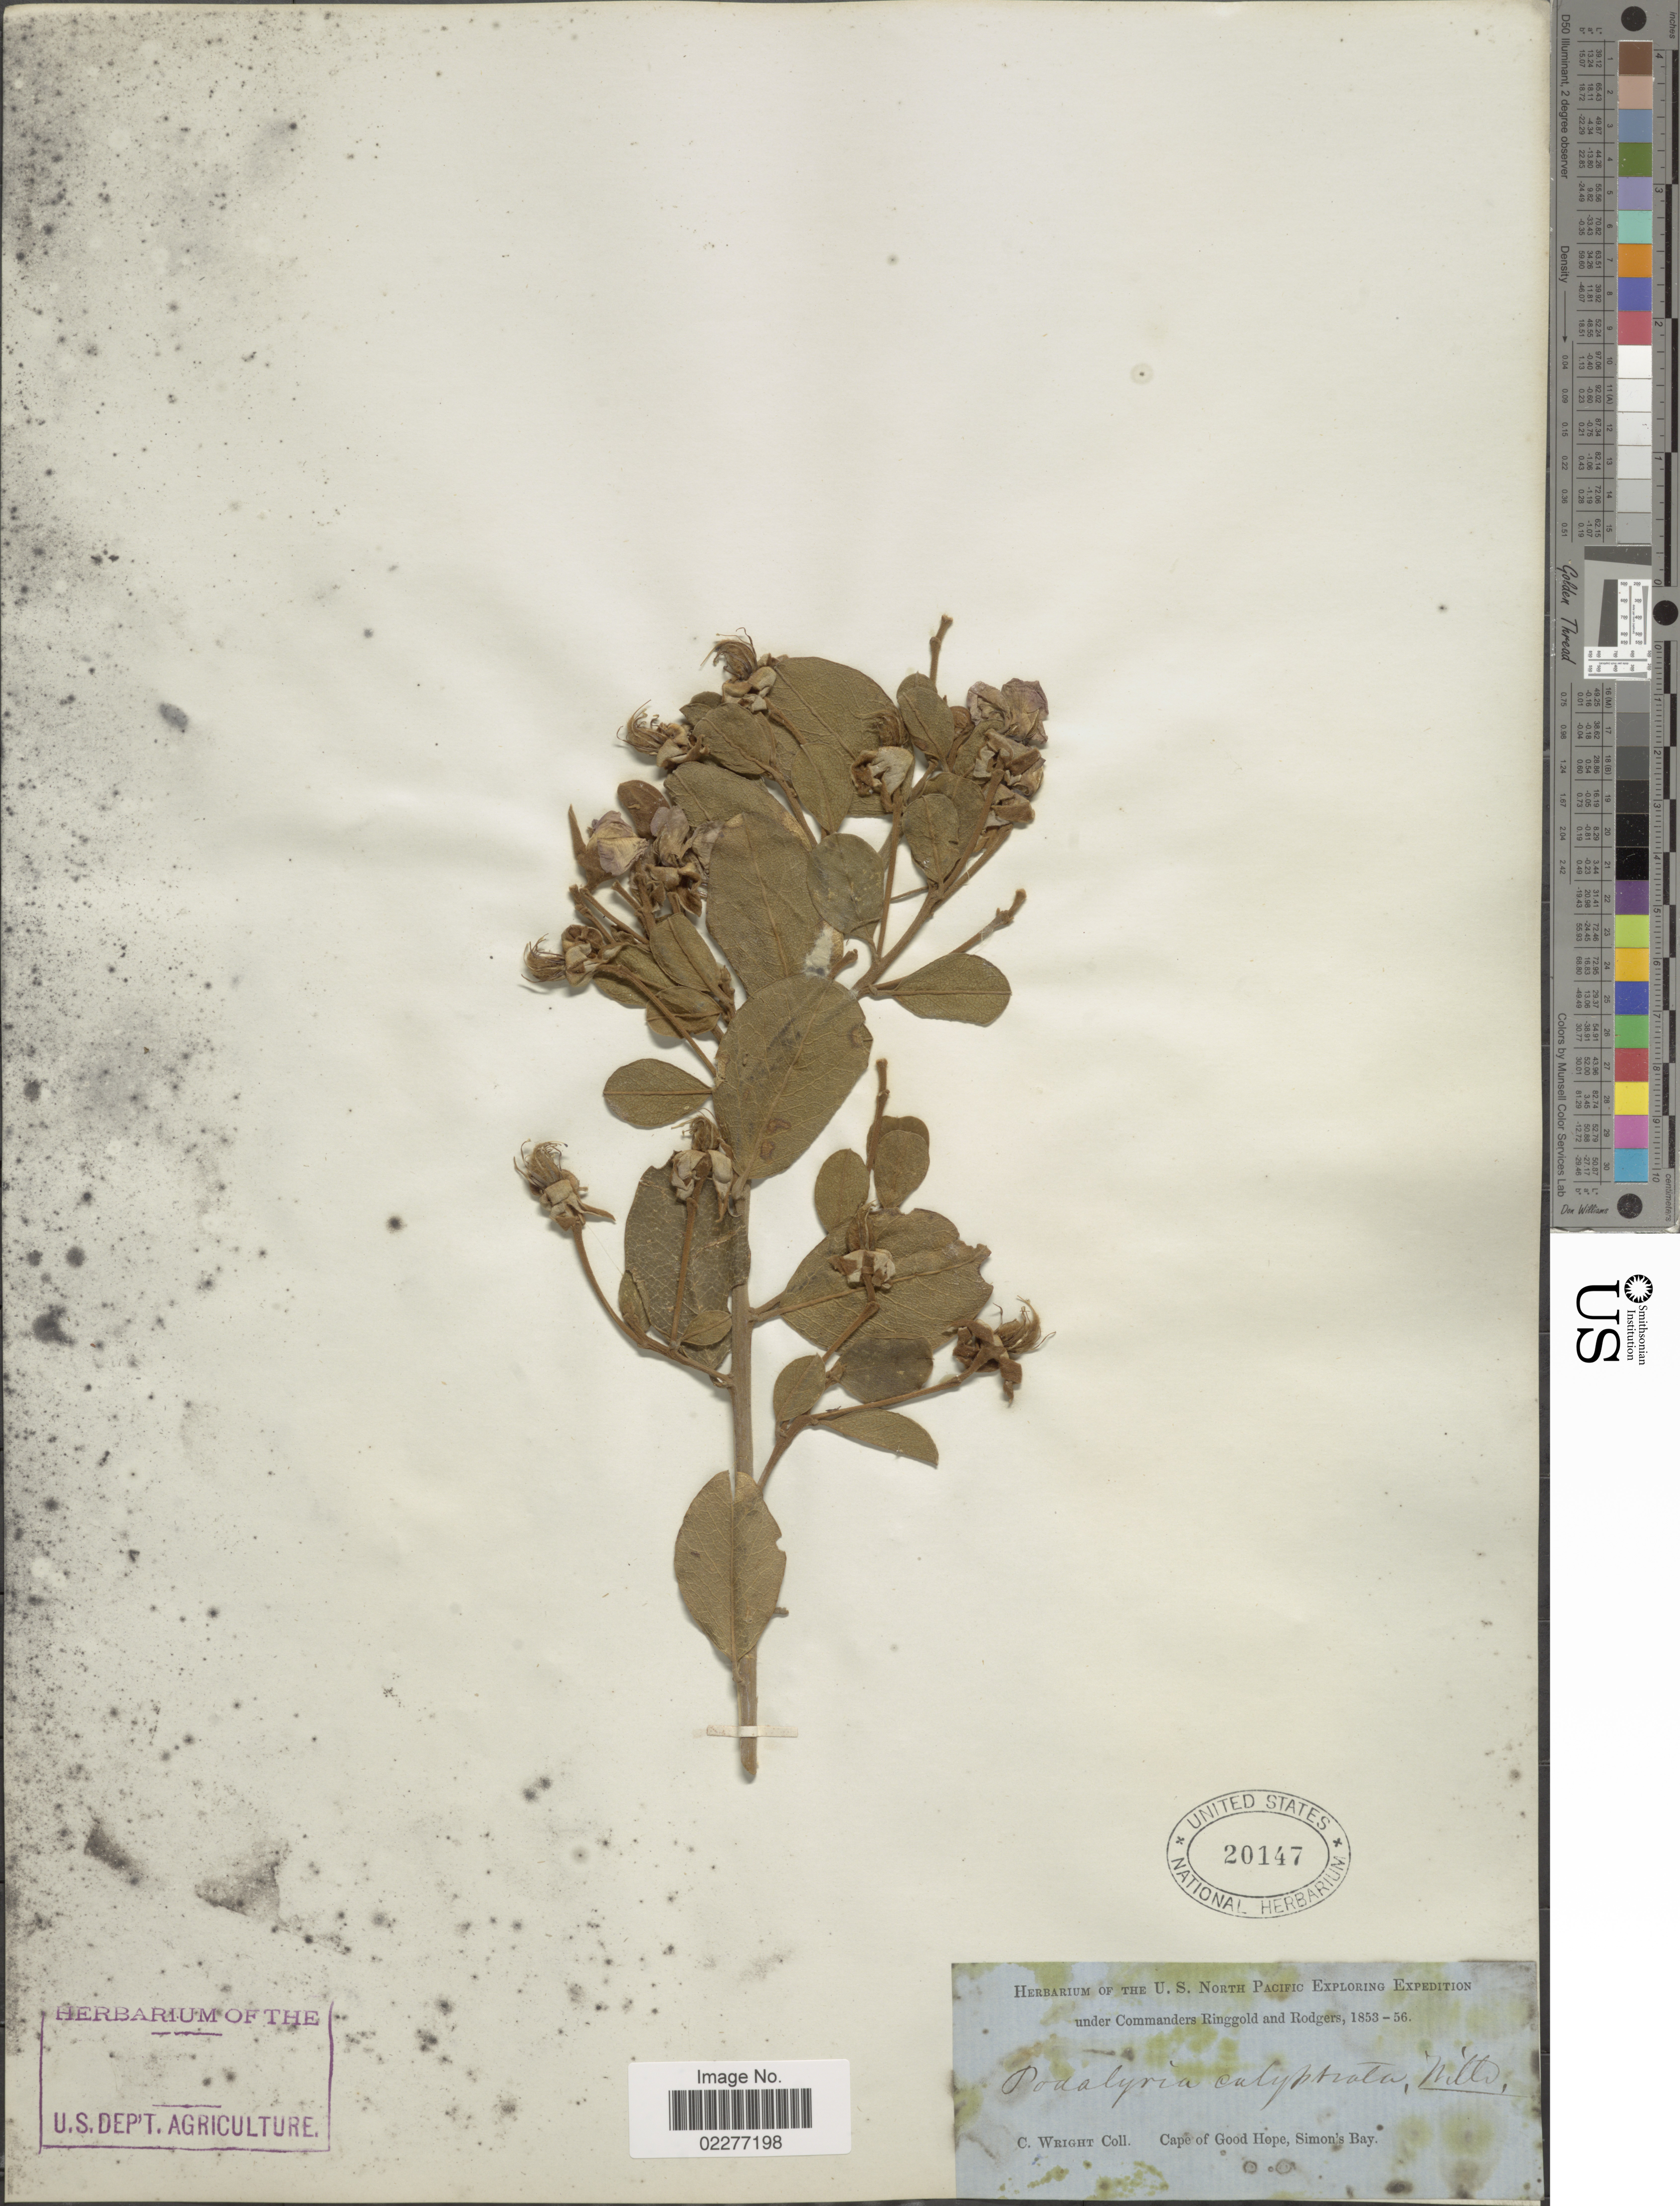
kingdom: Plantae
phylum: Tracheophyta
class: Magnoliopsida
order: Fabales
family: Fabaceae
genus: Podalyria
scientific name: Podalyria calyptrata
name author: (Retz.) Willd.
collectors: C. Wright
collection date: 1853/1856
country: South Africa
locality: Cape of Good Hope, Simon's Bay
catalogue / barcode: US 20147